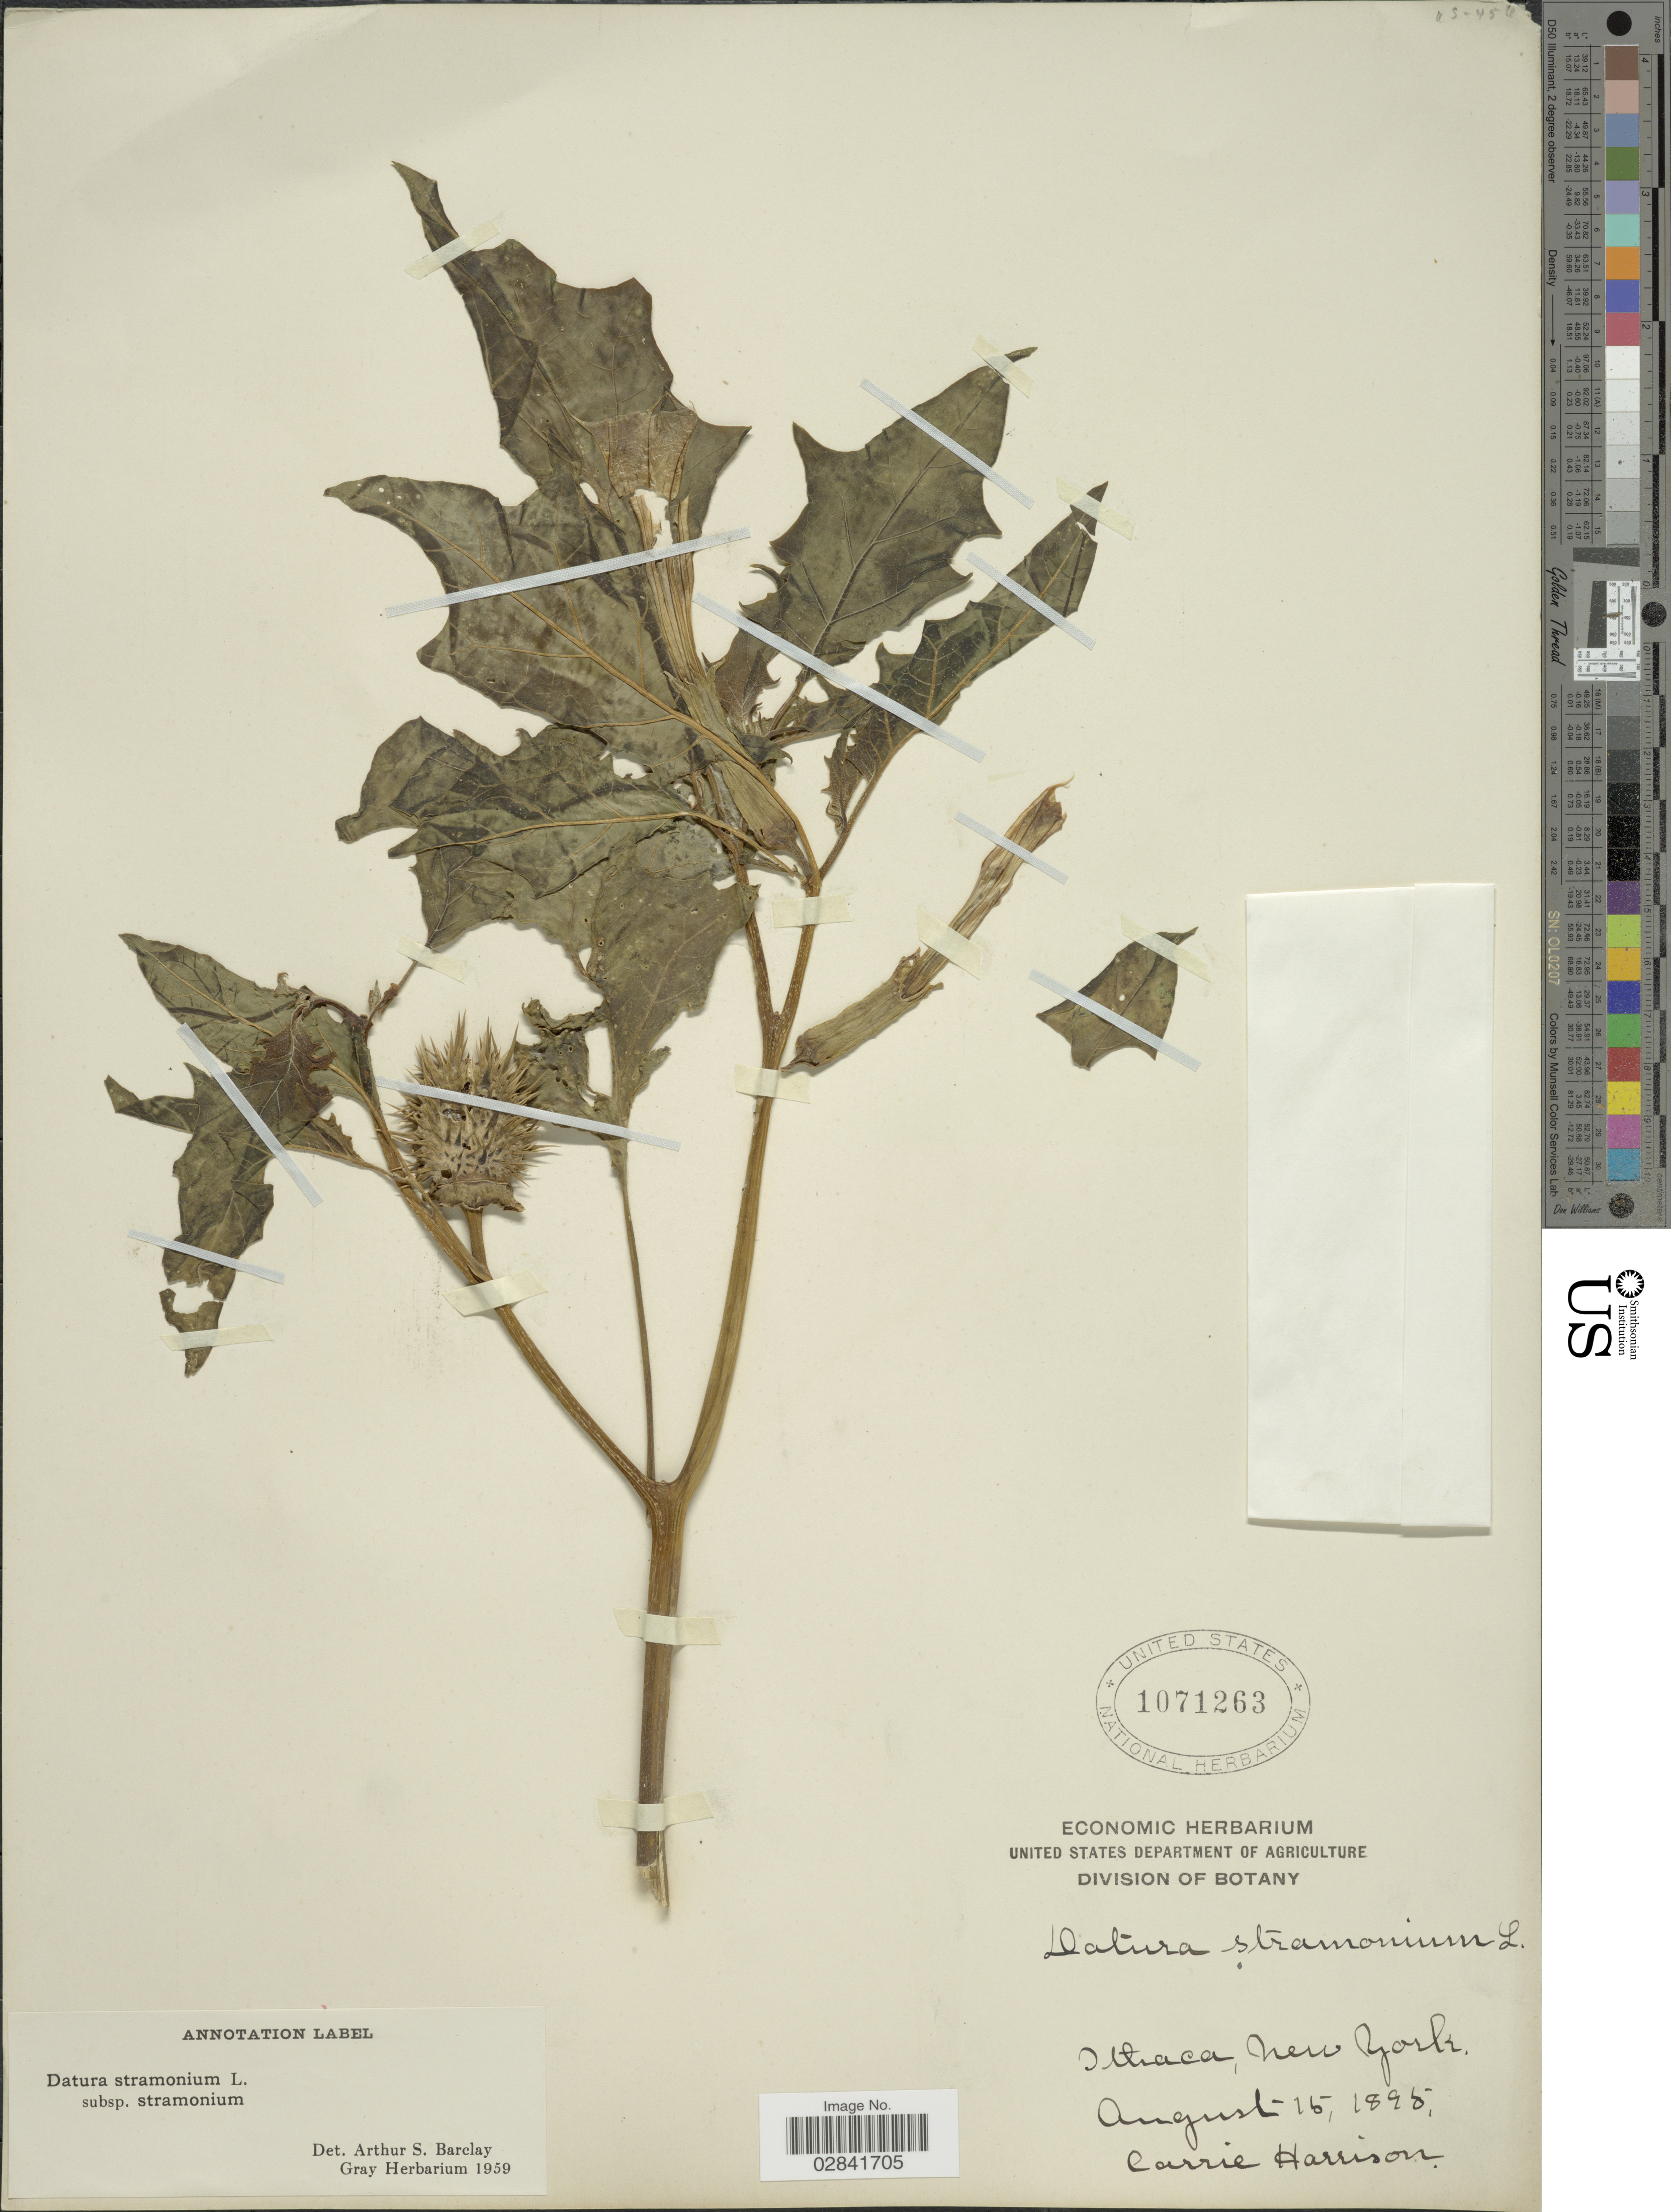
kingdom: Plantae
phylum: Tracheophyta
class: Magnoliopsida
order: Solanales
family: Solanaceae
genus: Datura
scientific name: Datura stramonium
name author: L.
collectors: C. Harrison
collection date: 1895-08-15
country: United States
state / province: New York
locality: Ithaca.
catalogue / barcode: US 1071263